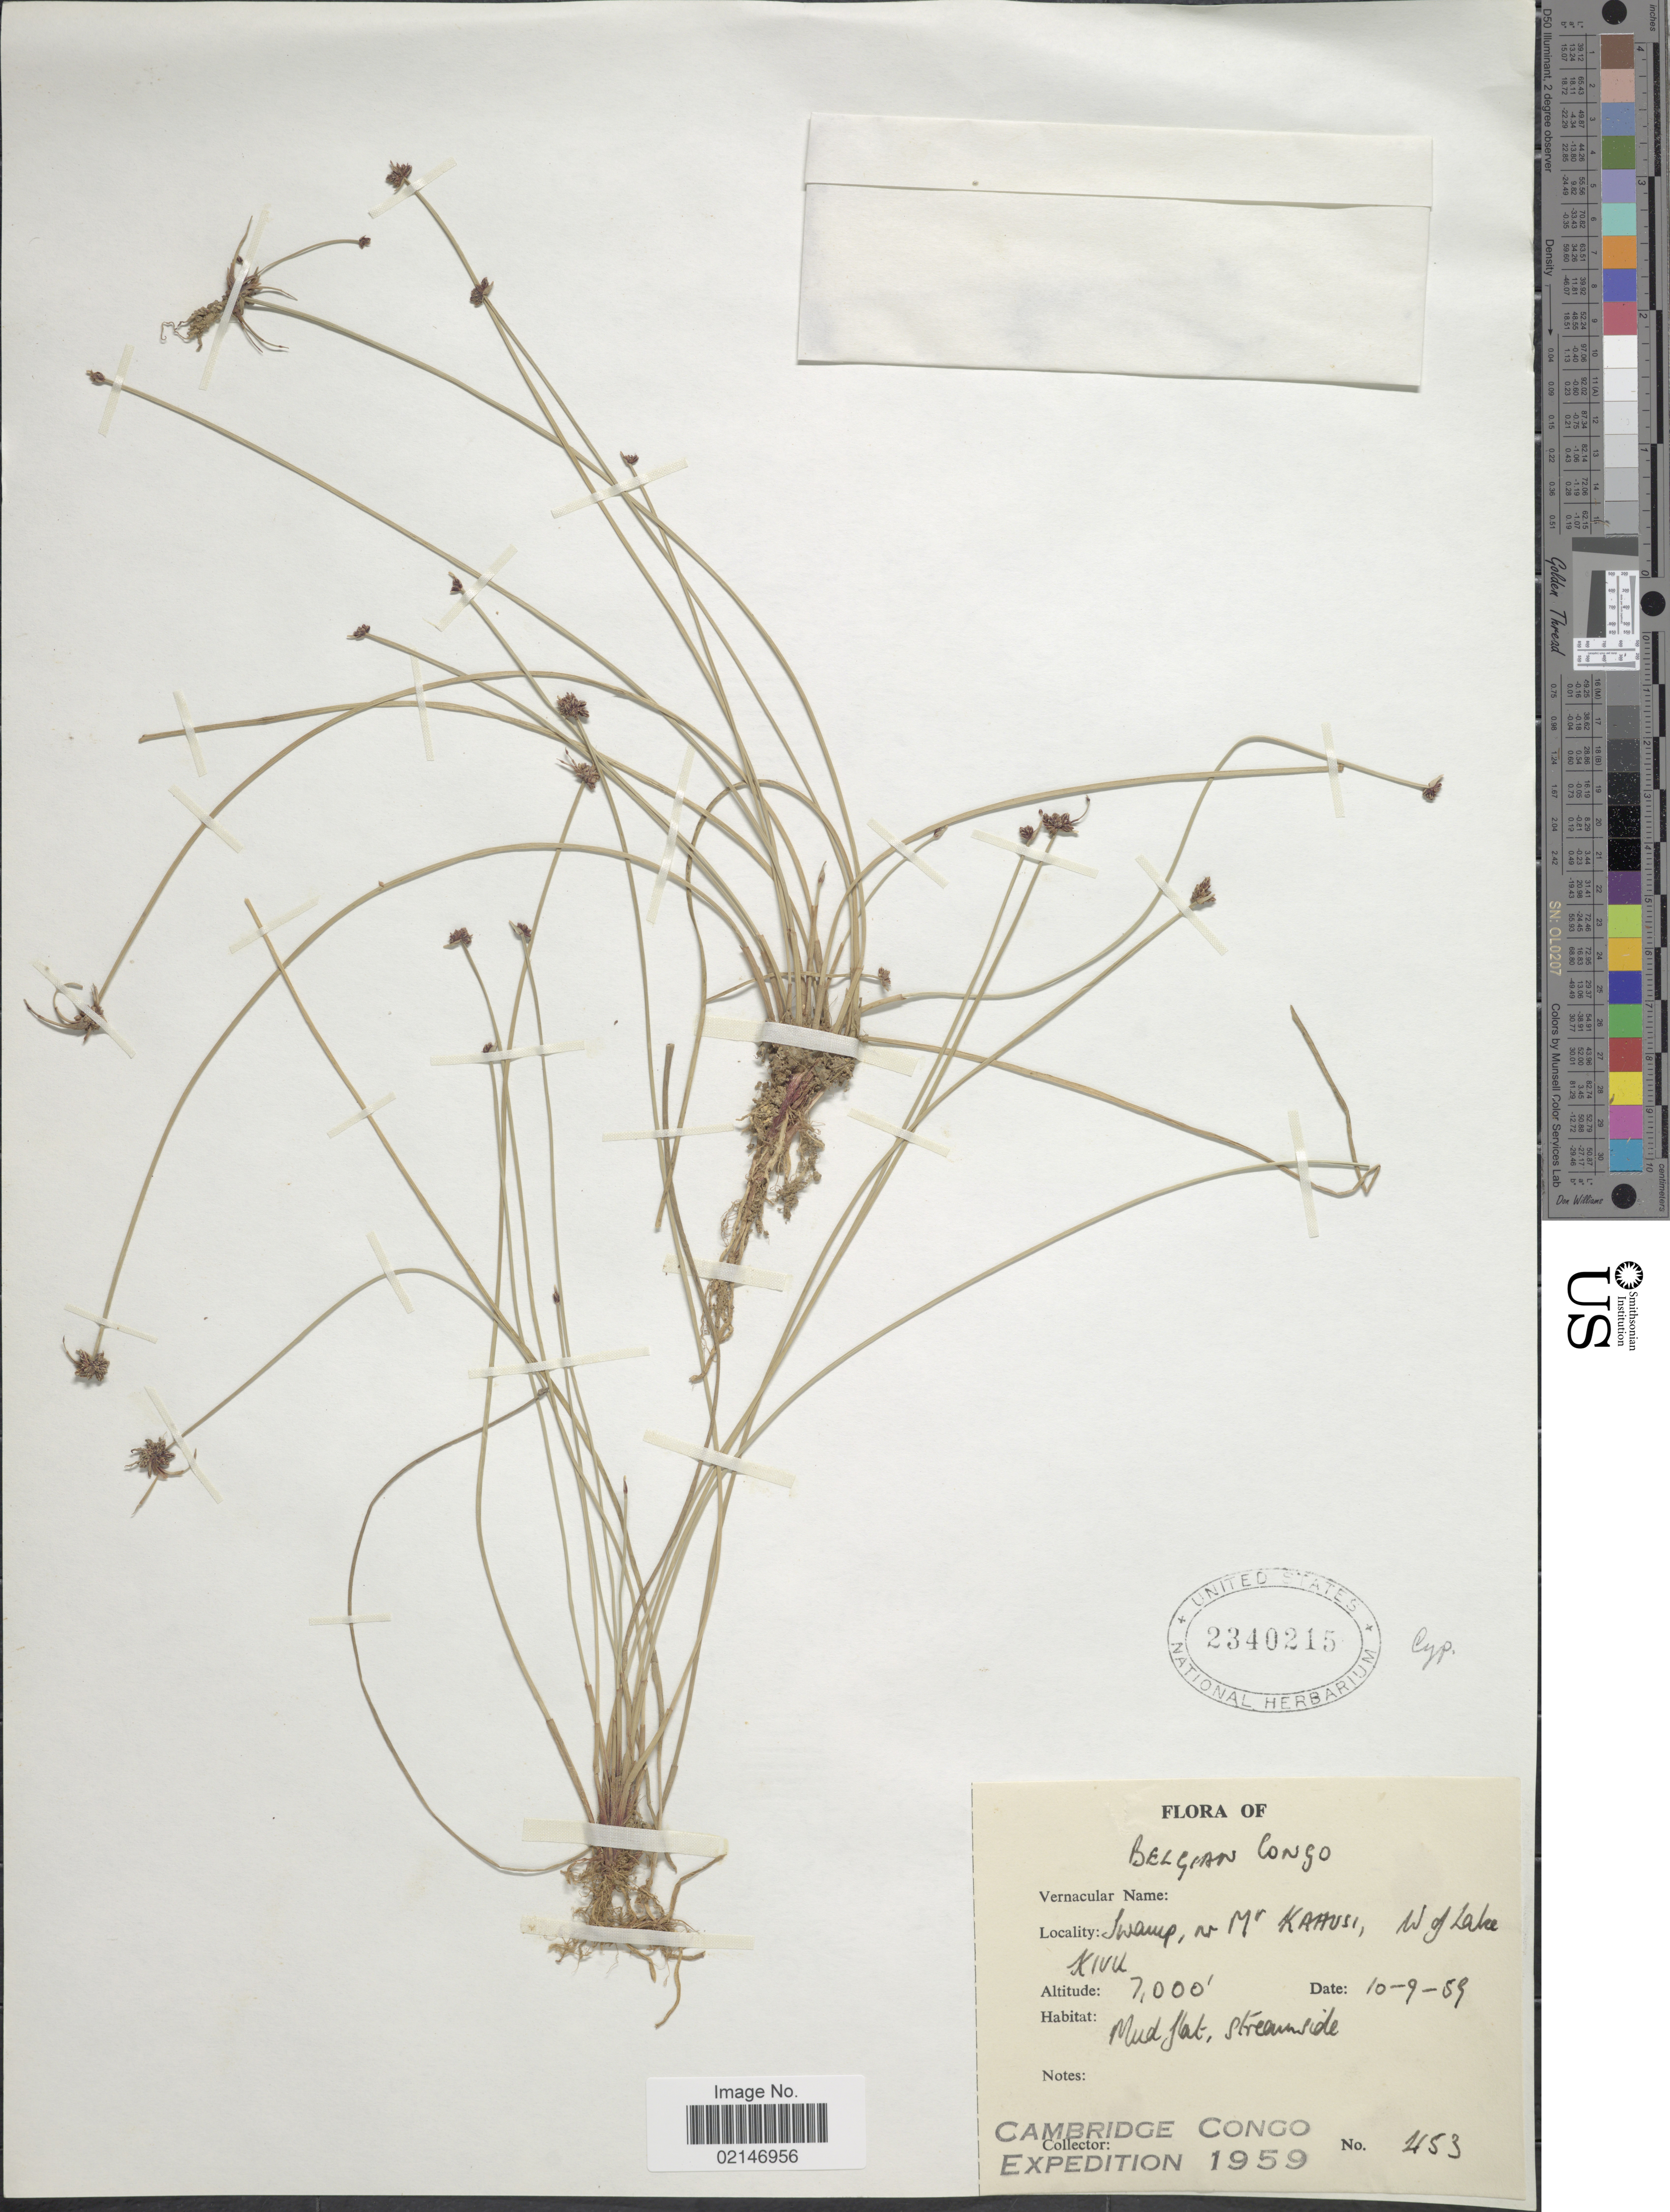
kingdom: Plantae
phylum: Tracheophyta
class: Liliopsida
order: Poales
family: Cyperaceae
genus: Isolepis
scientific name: Isolepis costata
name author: Hochst. ex A. Rich.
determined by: Strong, Mark T., (BOT), Smithsonian Institution - National Museum of Natural History (UNITED STATES)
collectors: Cambridge Congo Expedition 1959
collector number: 453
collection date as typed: Transcribed d/m/y: 10/9/59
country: Congo, Democratic Republic of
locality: Belgian Congo, Swamp, nr. Mt. Kahusi, W of Lake Kivu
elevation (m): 2134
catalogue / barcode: US 2340215